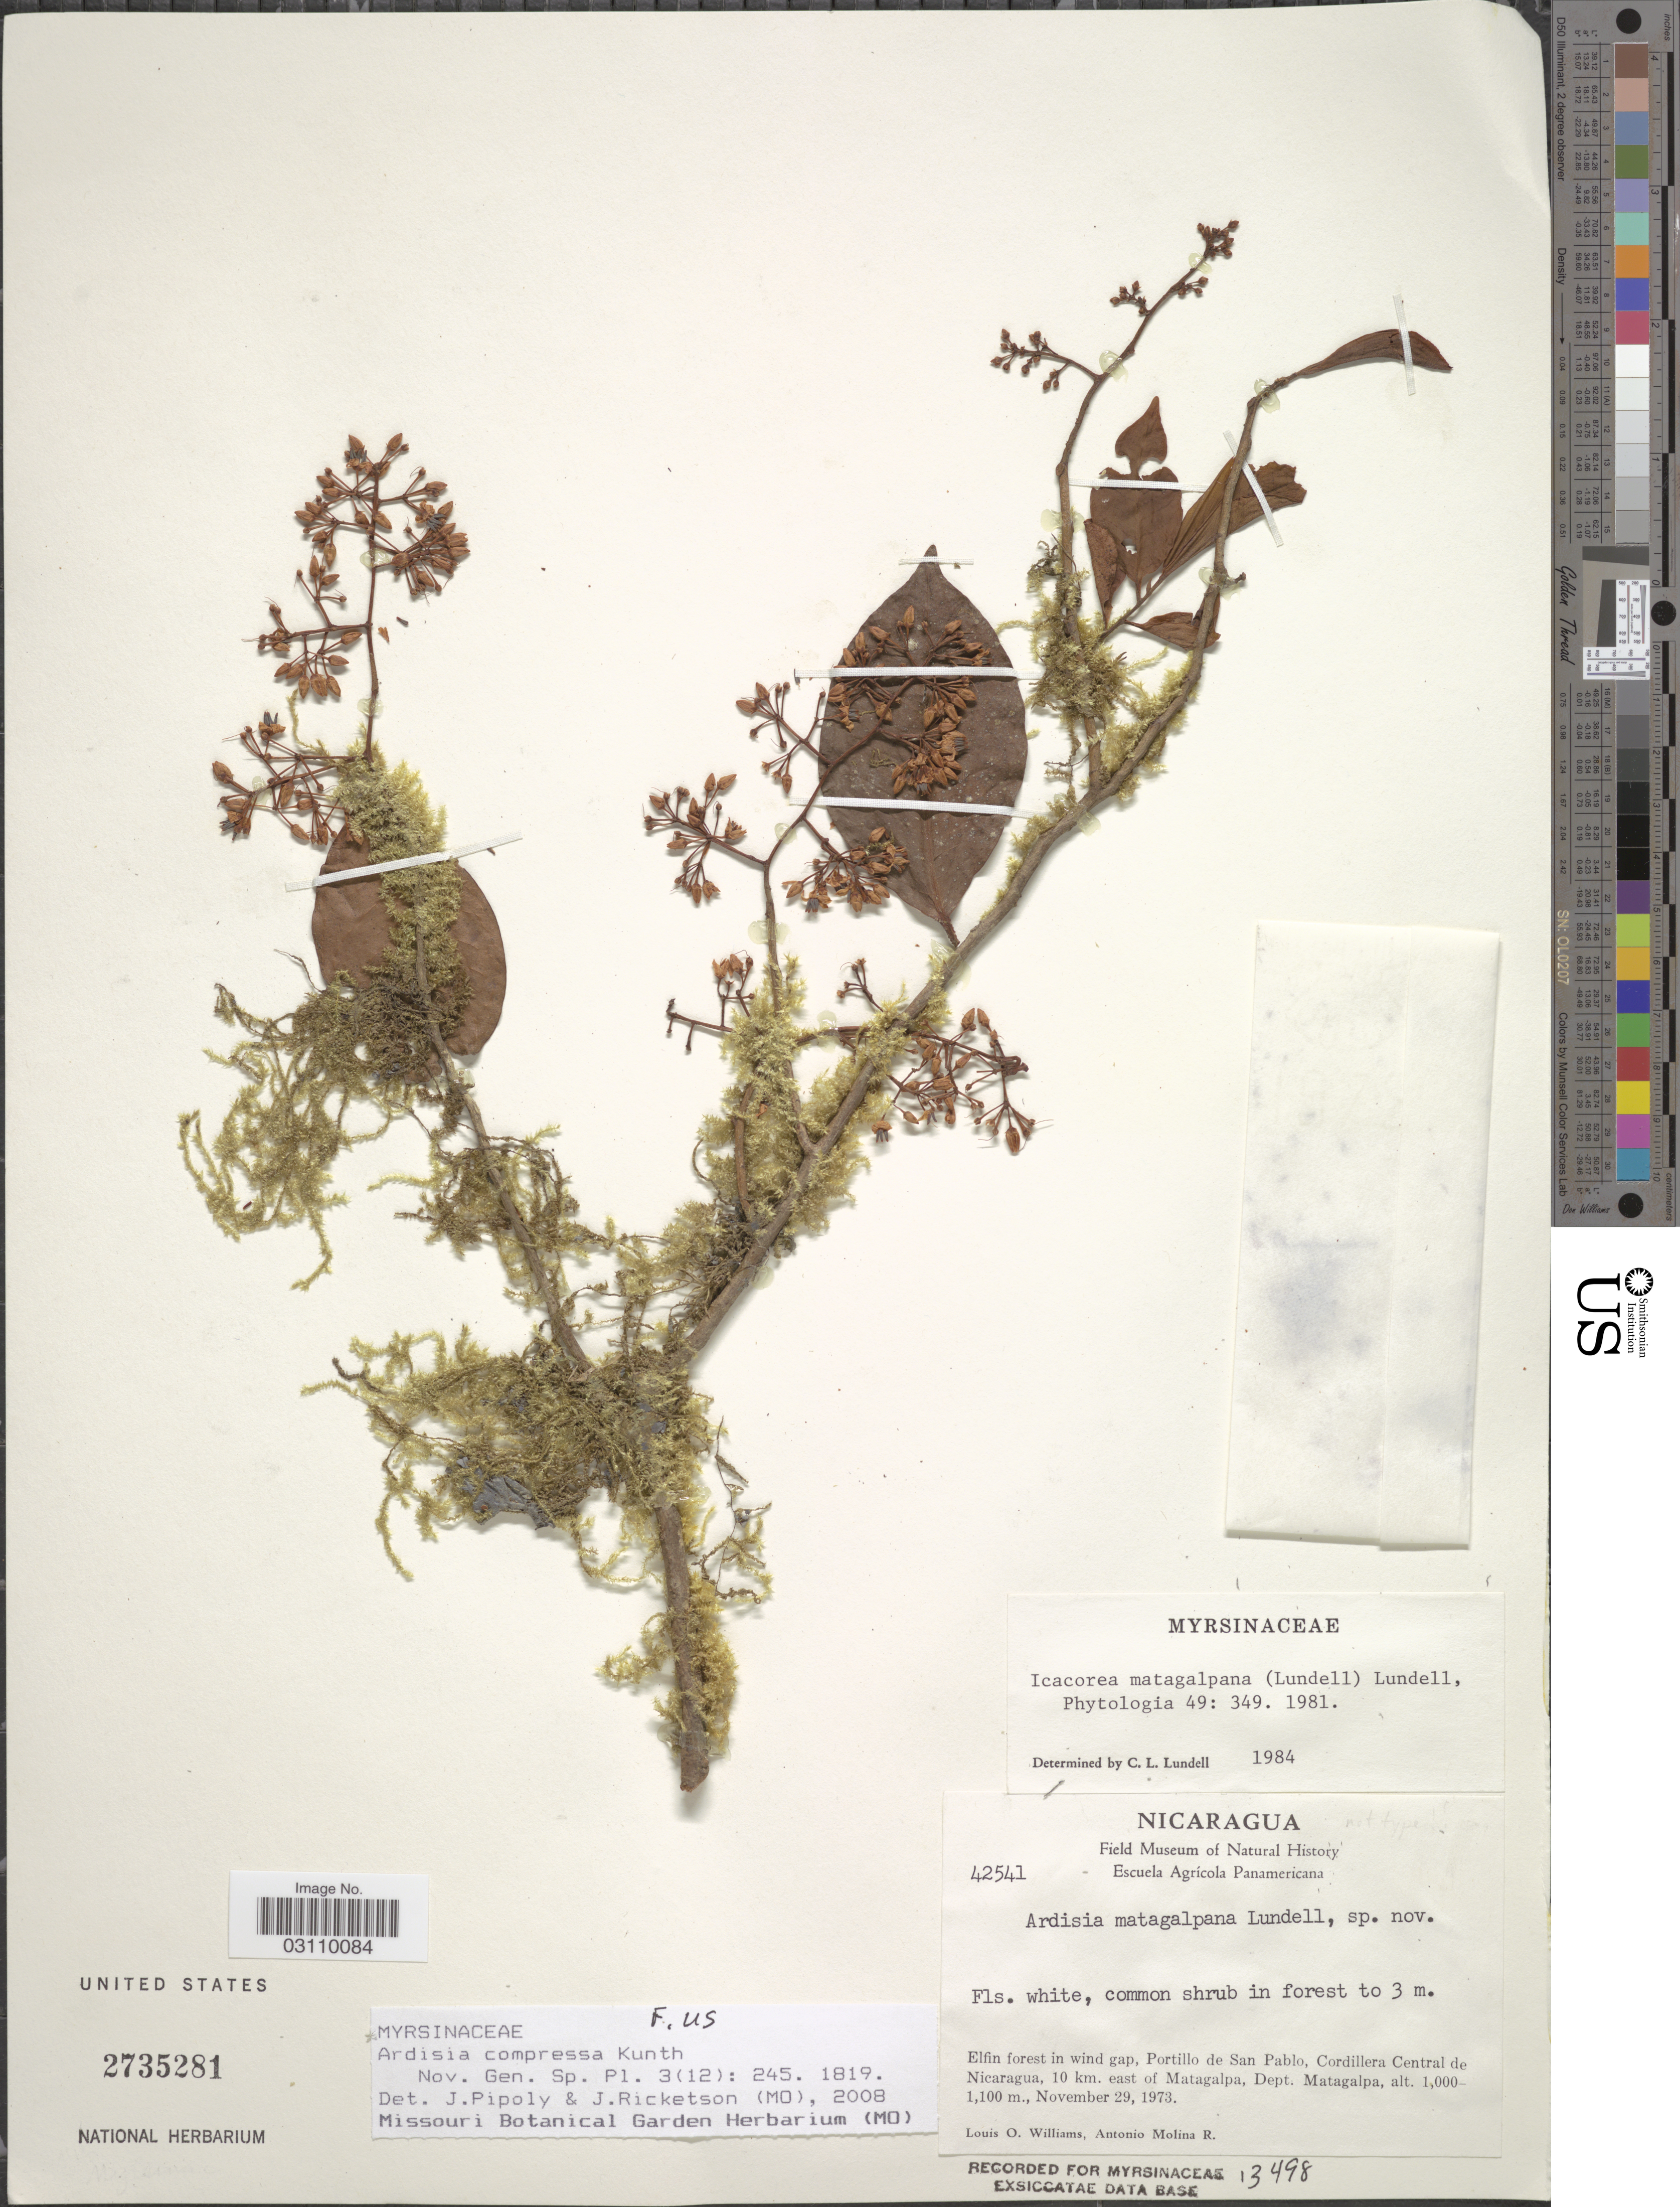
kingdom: Plantae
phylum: Tracheophyta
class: Magnoliopsida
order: Ericales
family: Primulaceae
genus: Ardisia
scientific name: Ardisia compressa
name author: Kunth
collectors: L. O. Williams & A. Molina R.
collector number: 42541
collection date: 1973-11-29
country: Nicaragua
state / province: Matagalpa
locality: Elfin forest in wind gap, Portillo de San Pablo, Cordillera Central de Nicaragua, 10 km. east of Matagalpa, Dept. Matagalpa.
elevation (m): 1000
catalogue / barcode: US 2735281